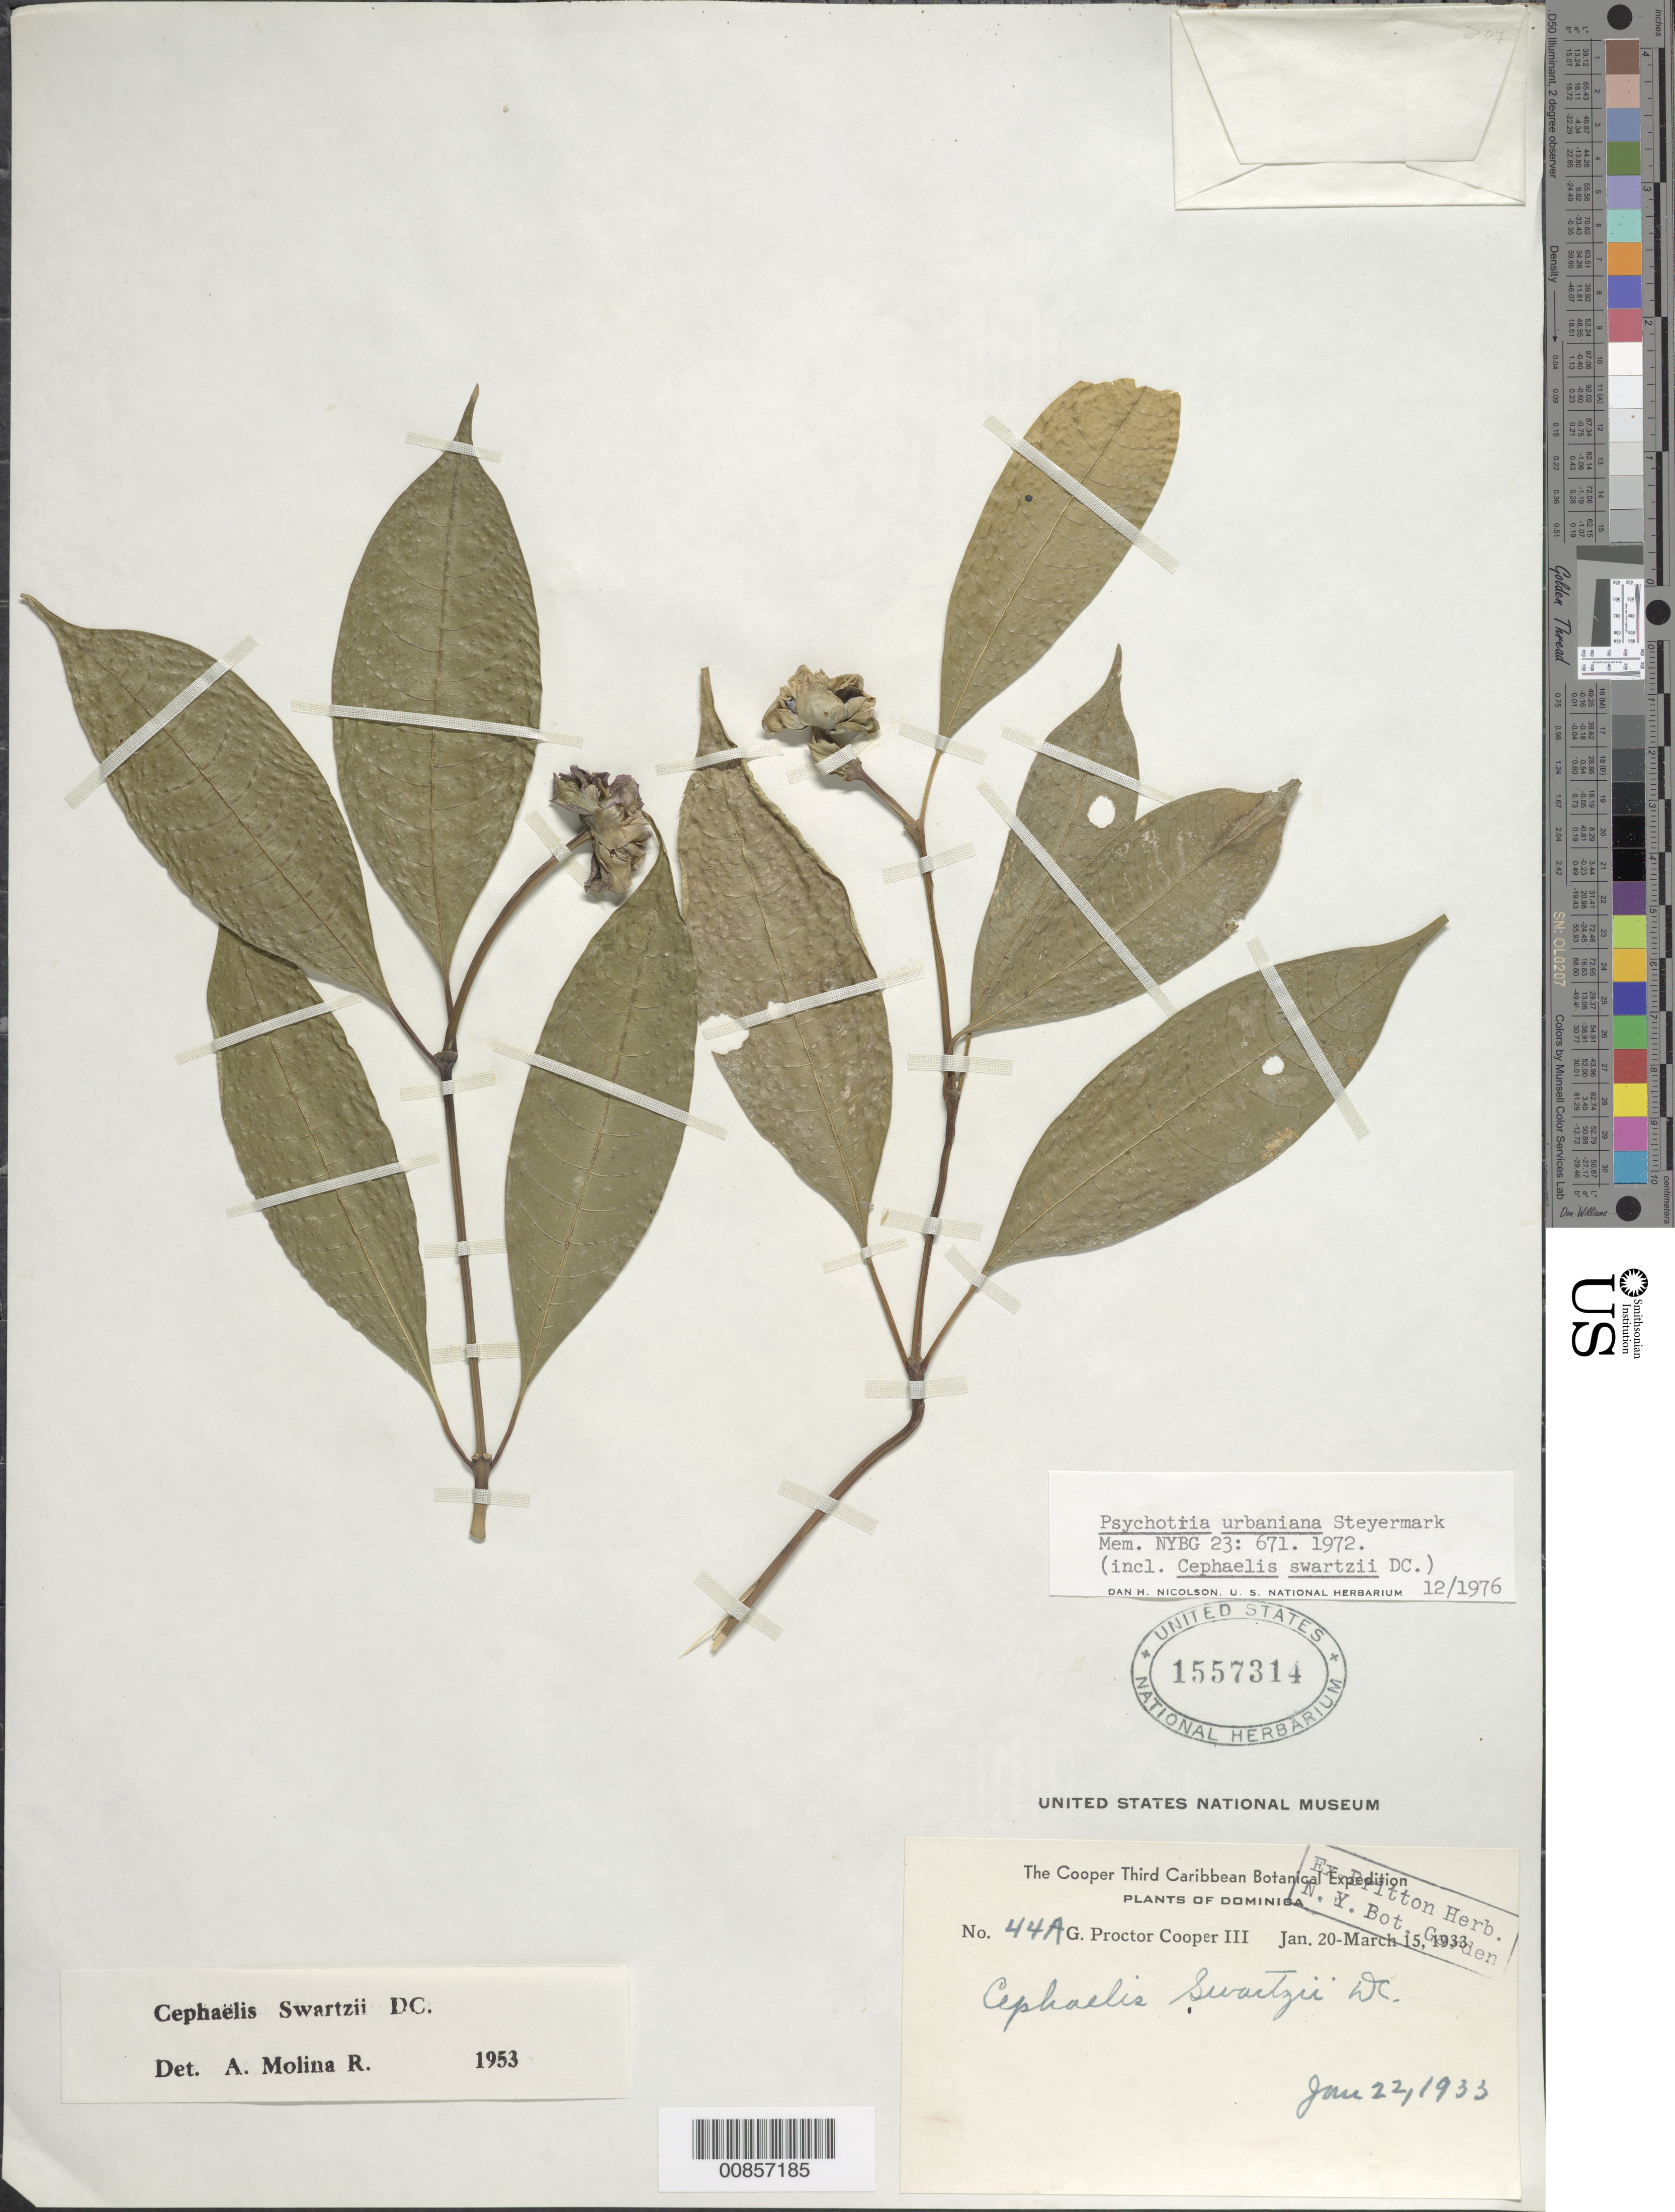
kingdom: Plantae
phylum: Tracheophyta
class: Magnoliopsida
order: Gentianales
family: Rubiaceae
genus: Psychotria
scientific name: Psychotria urbaniana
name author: Steyerm.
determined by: Nicolson, Dan H.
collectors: G. Cooper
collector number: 44A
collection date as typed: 22 Jan 1933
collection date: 1933-01-22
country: Dominica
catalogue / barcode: US 1557314